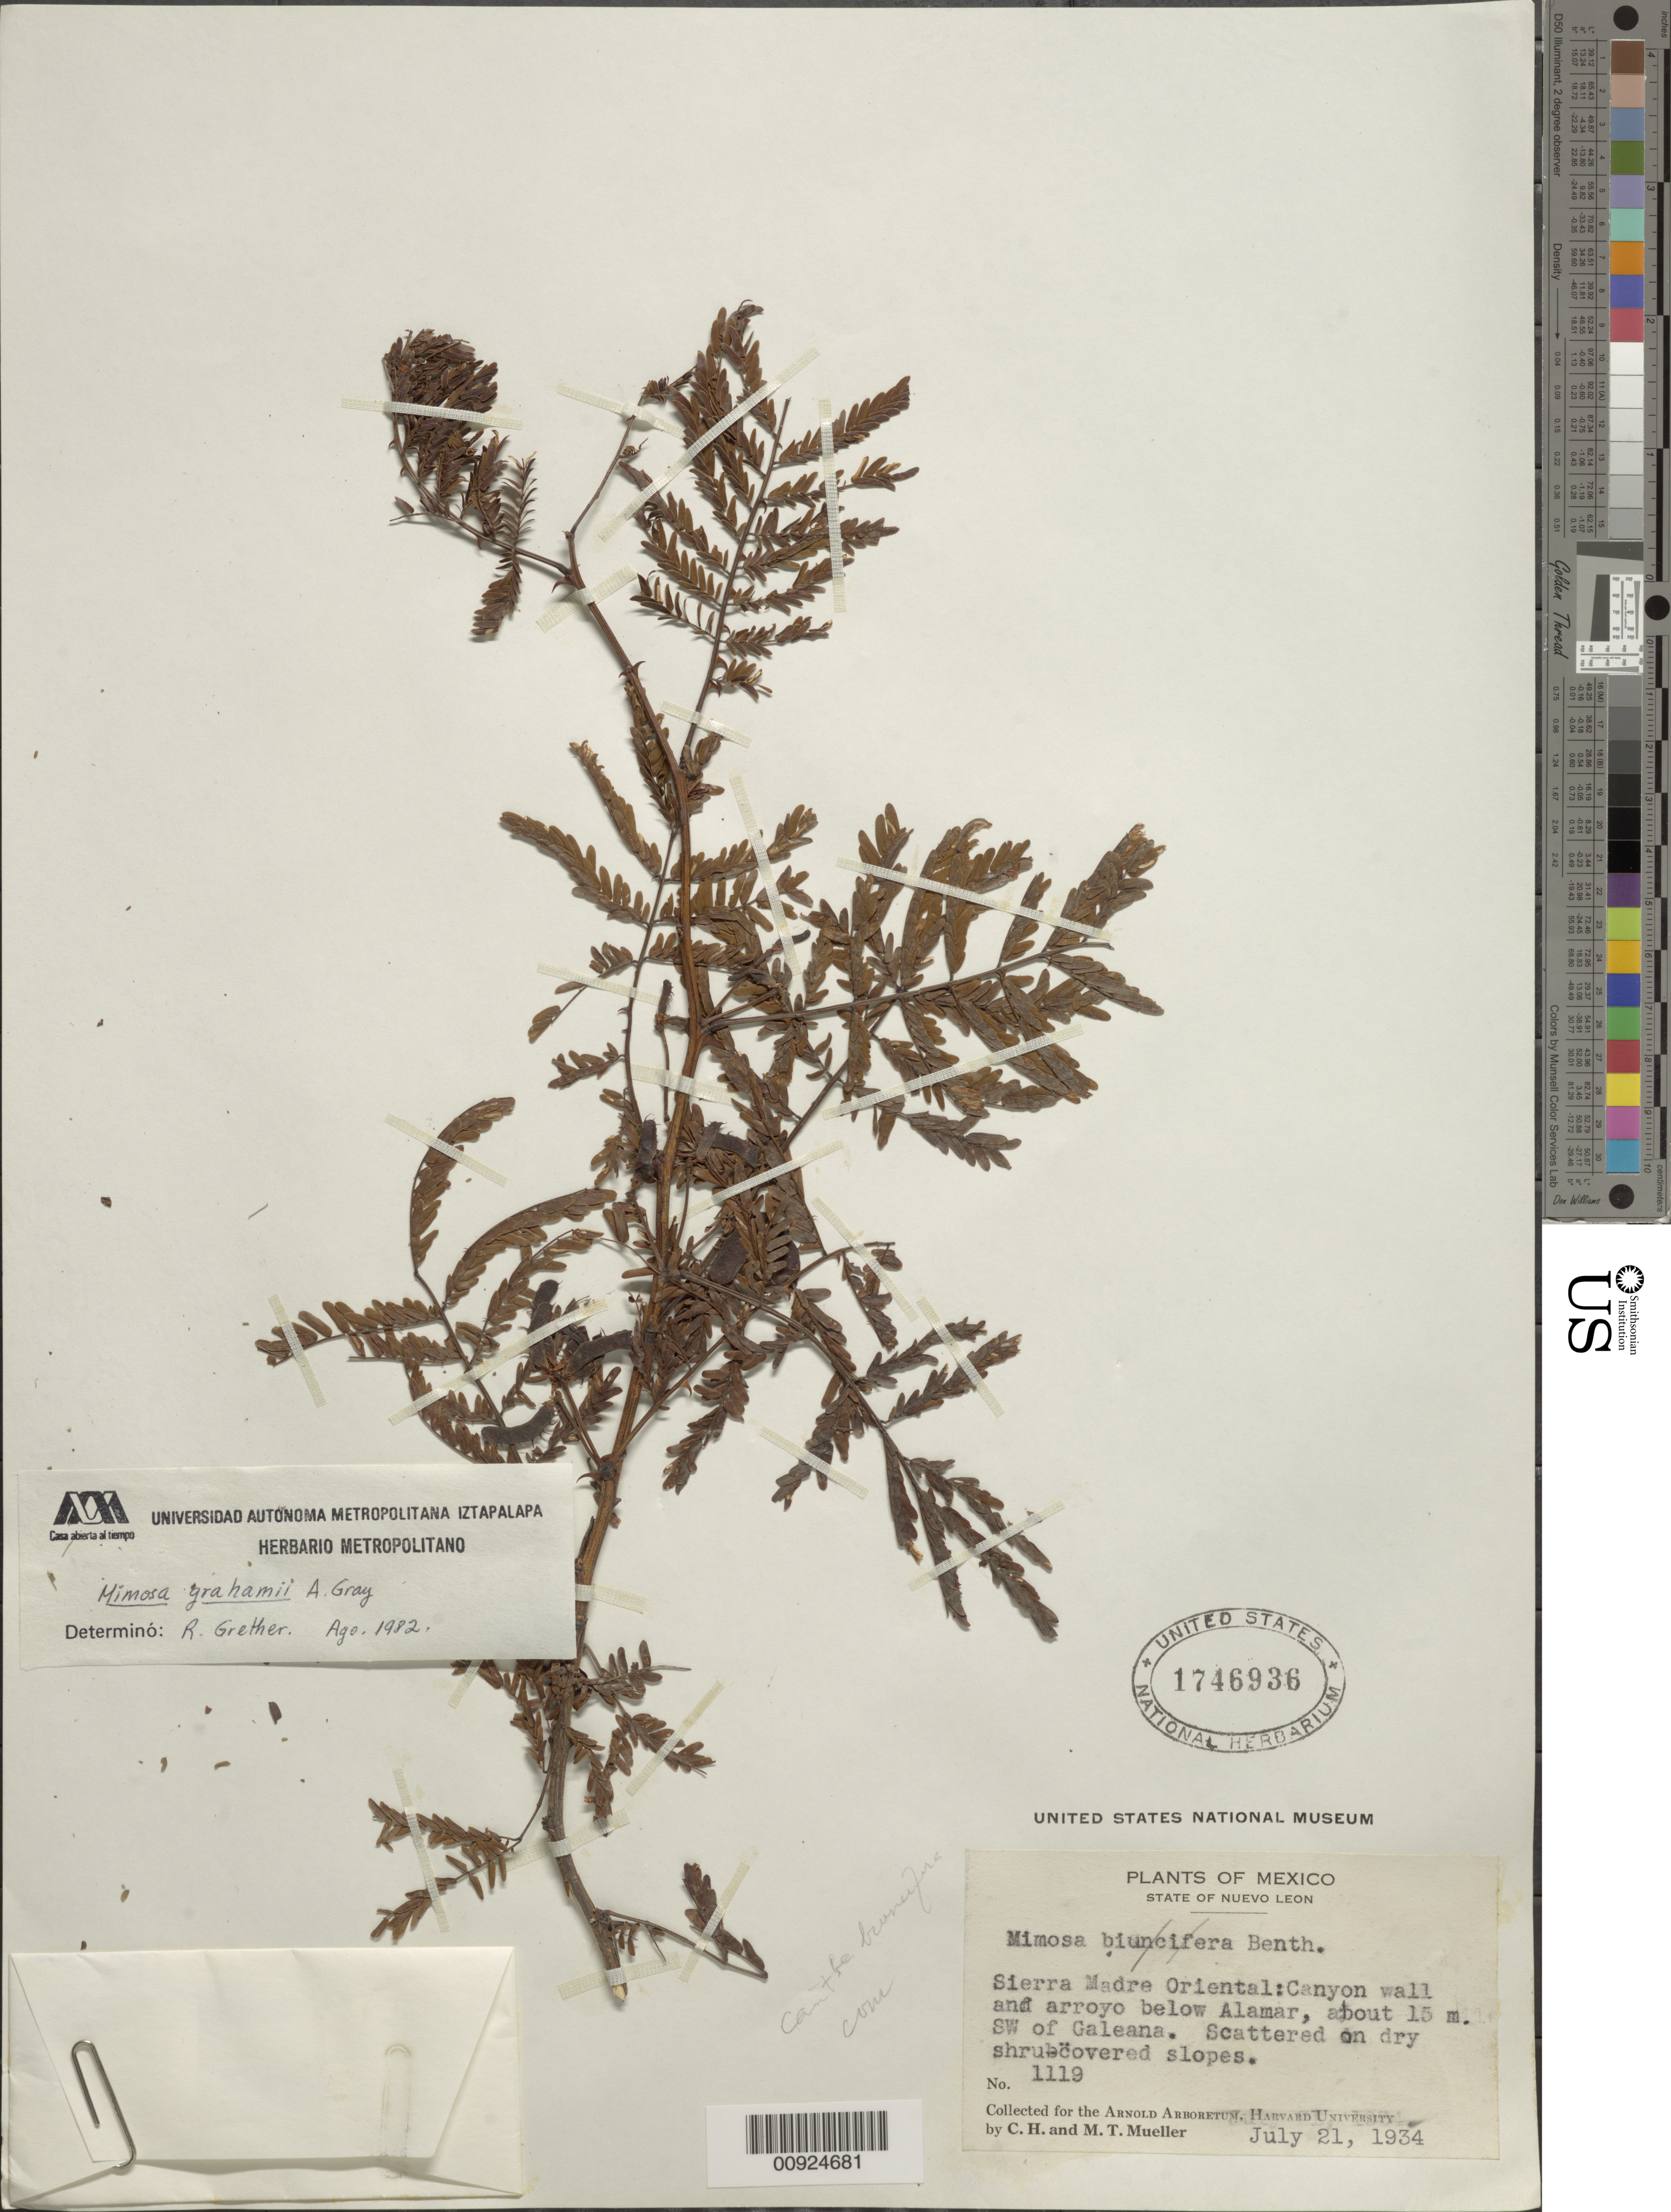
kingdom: Plantae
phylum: Tracheophyta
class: Magnoliopsida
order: Fabales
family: Fabaceae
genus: Mimosa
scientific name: Mimosa grahamii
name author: A. Gray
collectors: C. H. Mueller & M. Mueller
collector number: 1119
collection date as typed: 21 Jul 1934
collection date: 1934-07-21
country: Mexico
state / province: Nuevo León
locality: Sierra Madre Oriental: Canyon wall and arroyo below Alamar, about 15 m. SW of Galeana.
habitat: Scattered on dry shrub-covered slopes.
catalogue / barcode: US 1746936